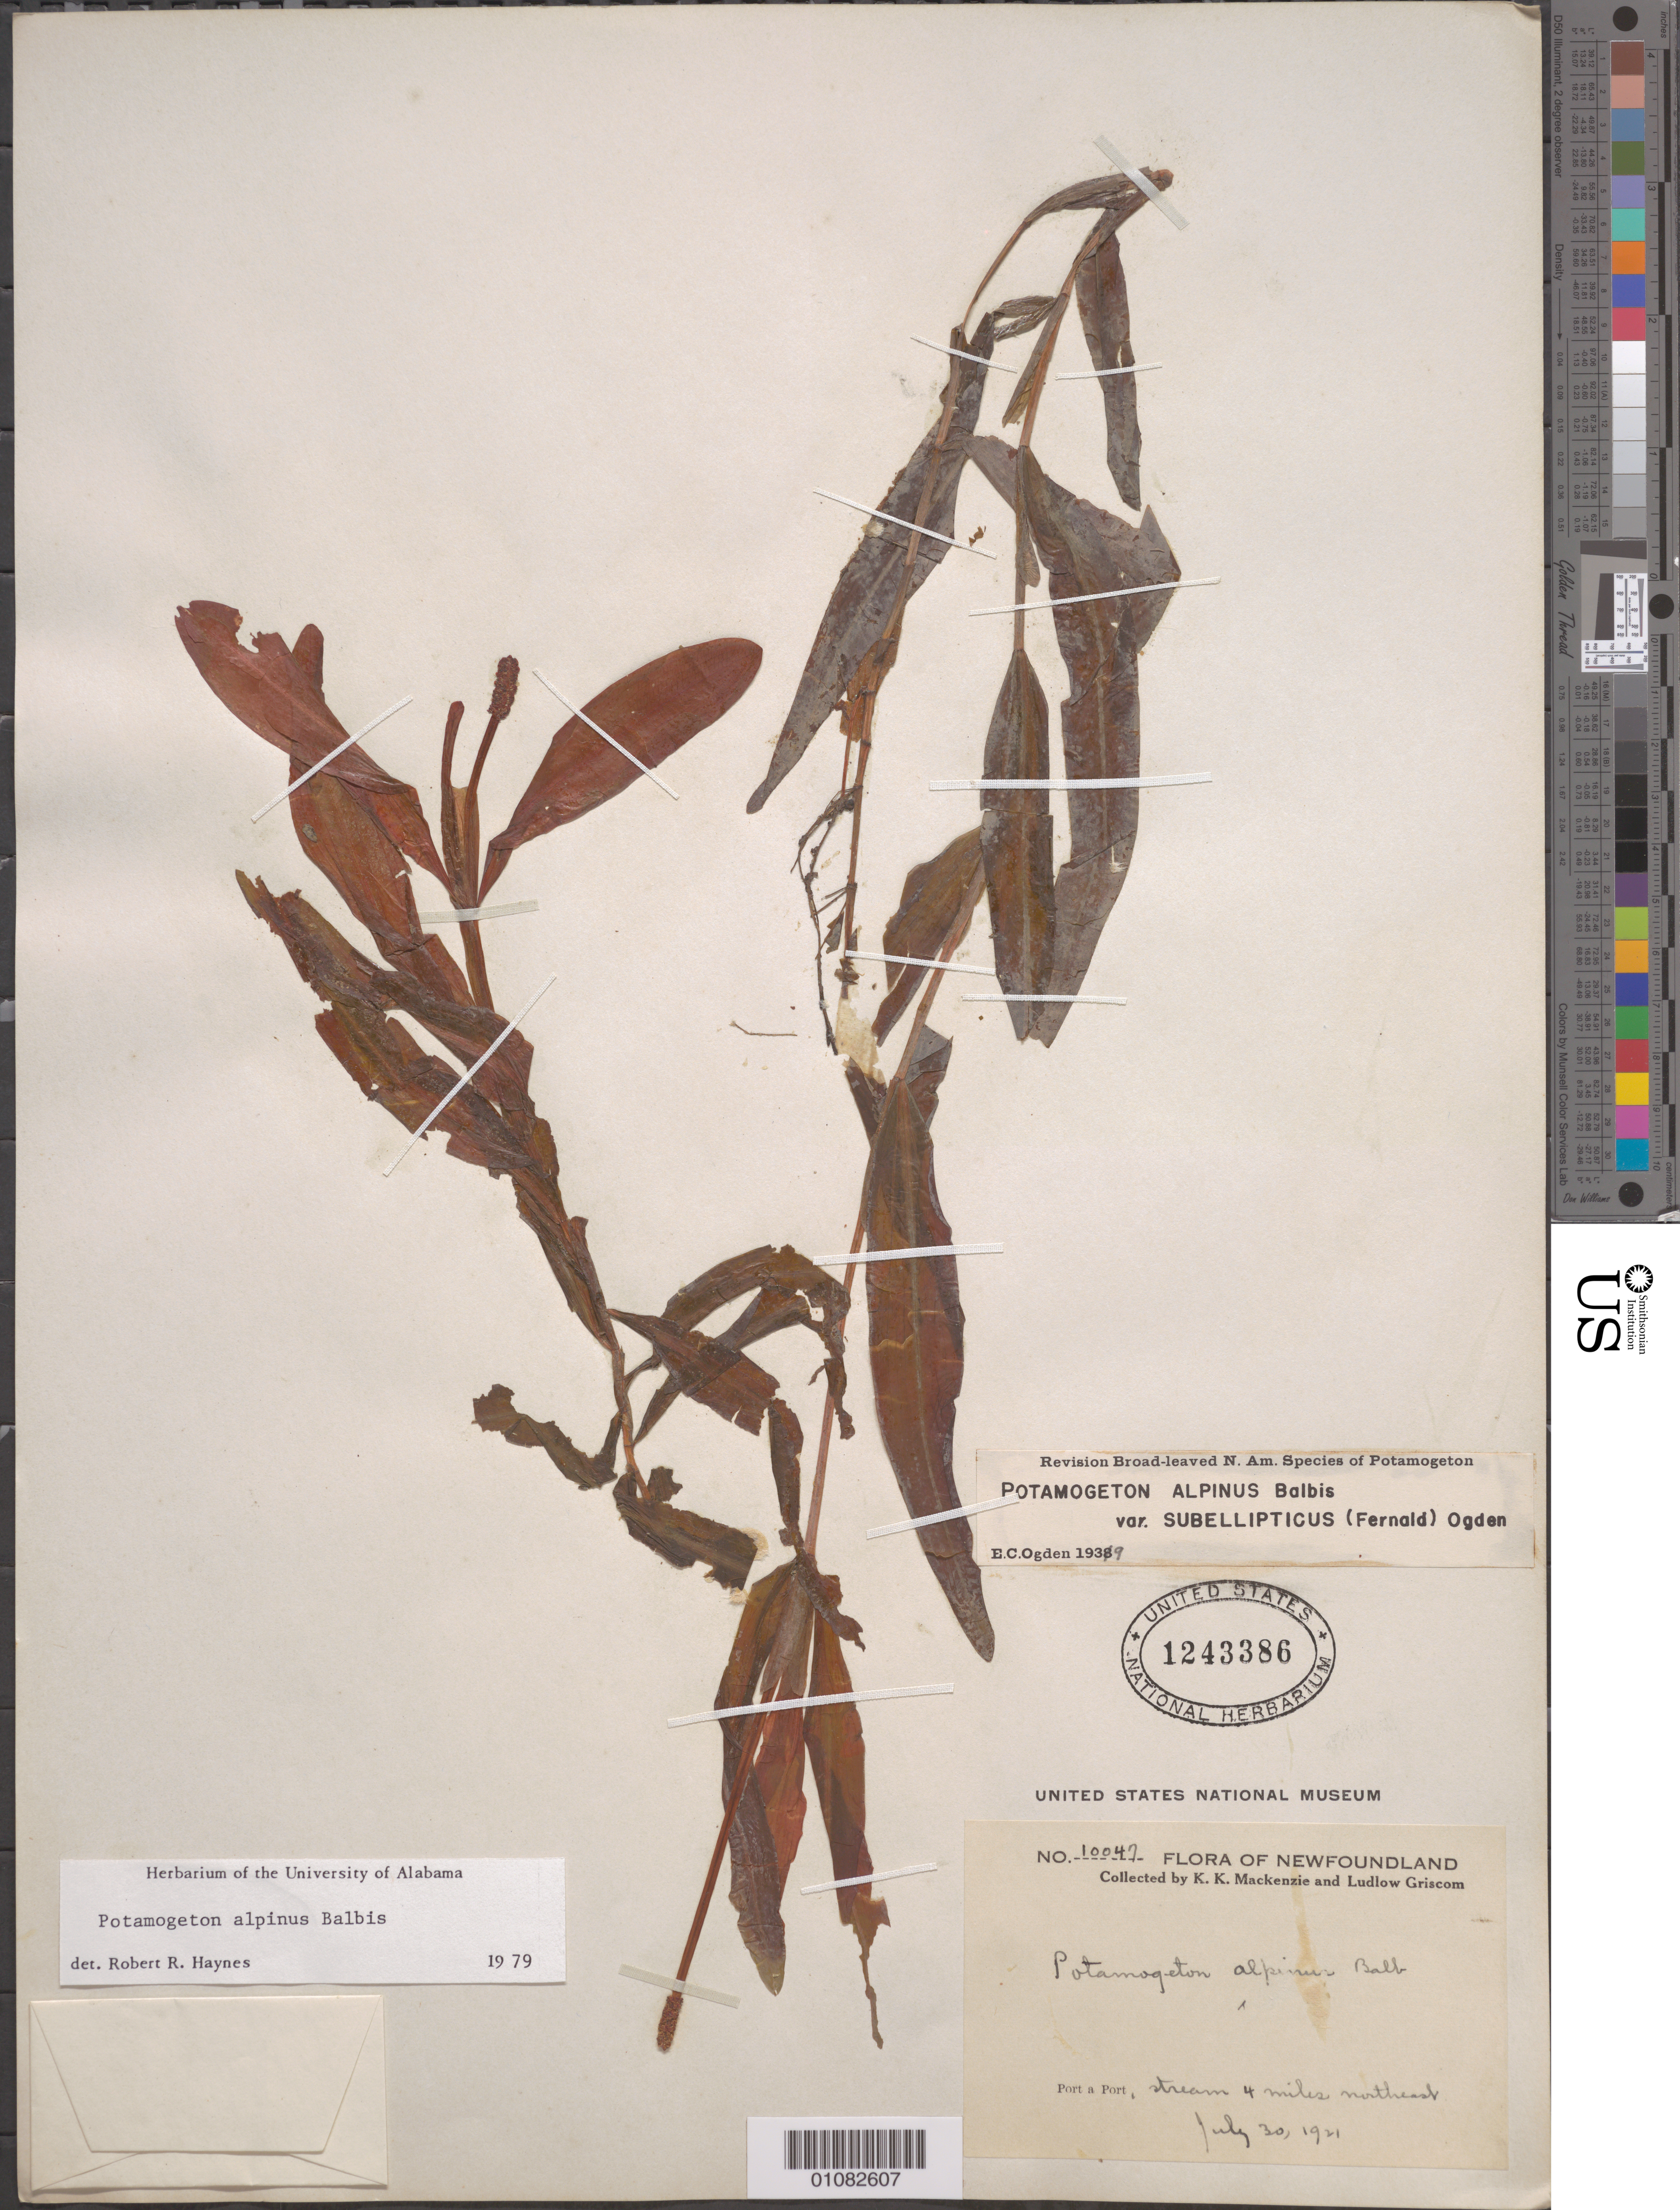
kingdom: Plantae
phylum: Tracheophyta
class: Liliopsida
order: Alismatales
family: Potamogetonaceae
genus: Potamogeton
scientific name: Potamogeton alpinus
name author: Balb.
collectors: K. K. Mackenzie & L. Griscom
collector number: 10047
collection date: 1921-07-30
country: Canada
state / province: Newfoundland and Labrador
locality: Port au Port, stream 4 miles NE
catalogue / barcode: US 1243386